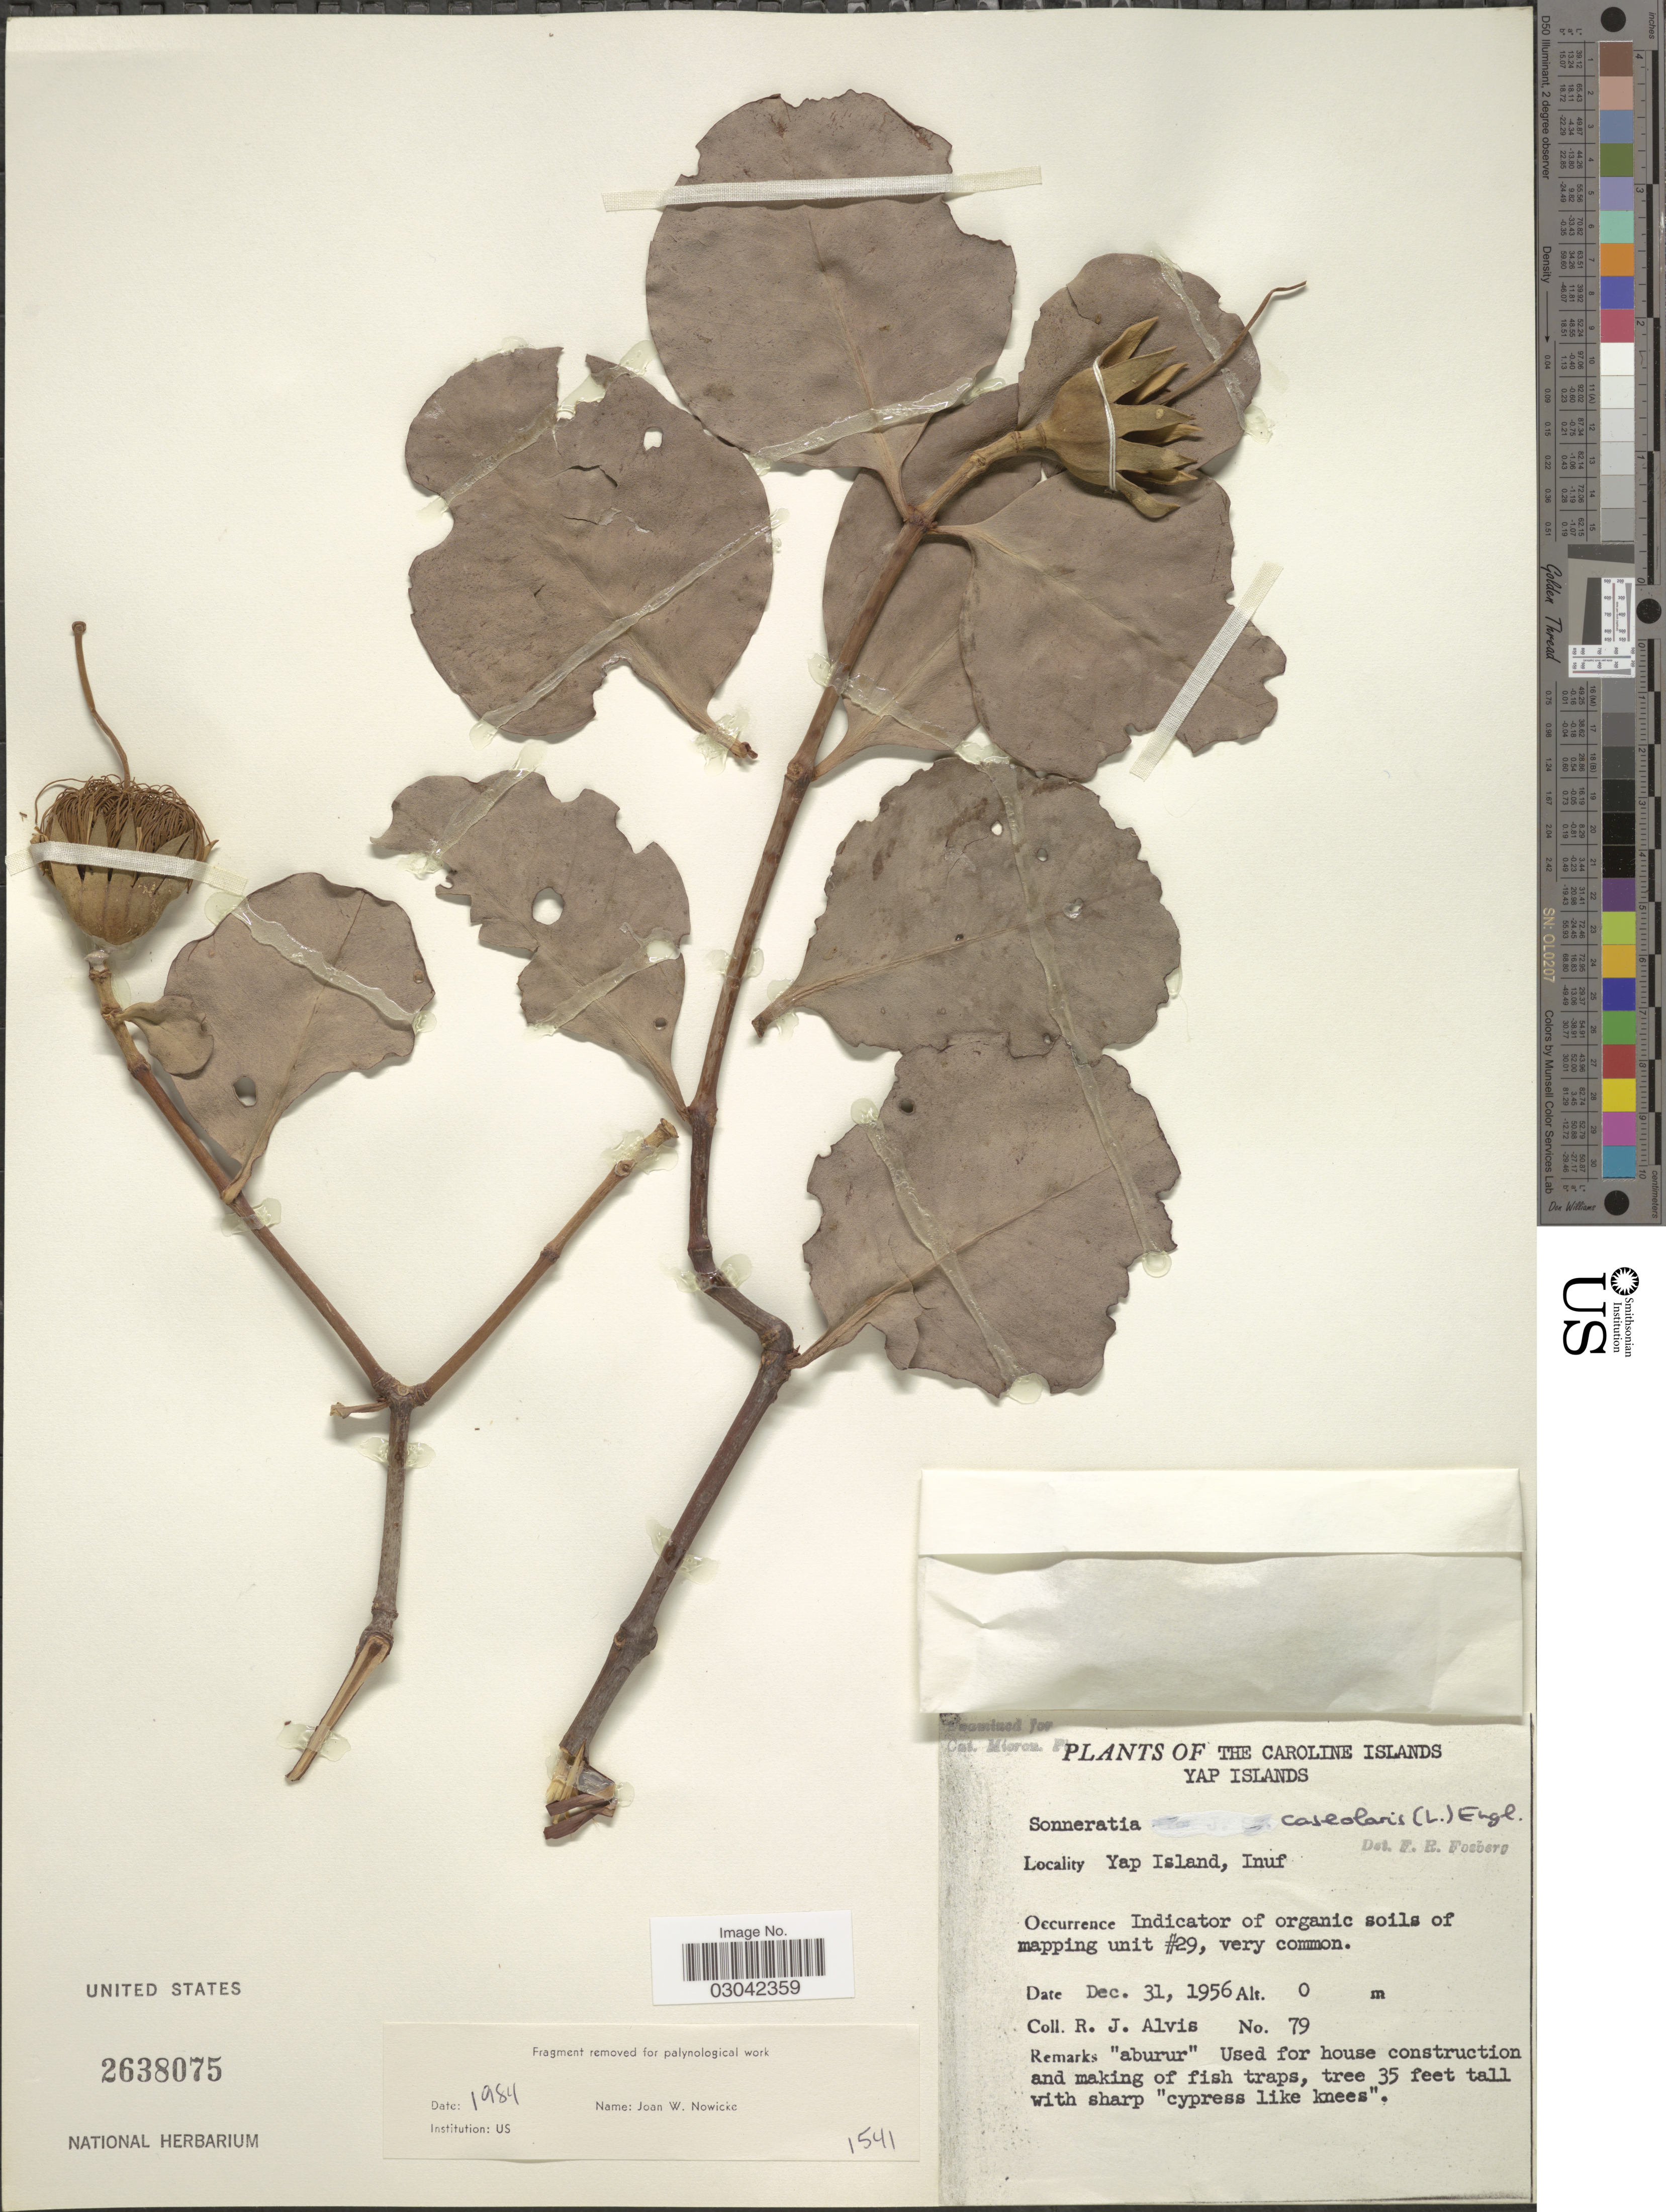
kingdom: Plantae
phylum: Tracheophyta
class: Magnoliopsida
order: Myrtales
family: Lythraceae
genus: Sonneratia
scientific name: Sonneratia alba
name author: Sm.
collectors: R. Alvis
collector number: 79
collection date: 1956-12-31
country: Micronesia, Federated States of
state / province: Yap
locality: Caroline Islands. Yap Islands. Yap Island, Inuf.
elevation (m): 0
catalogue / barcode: US 2638075